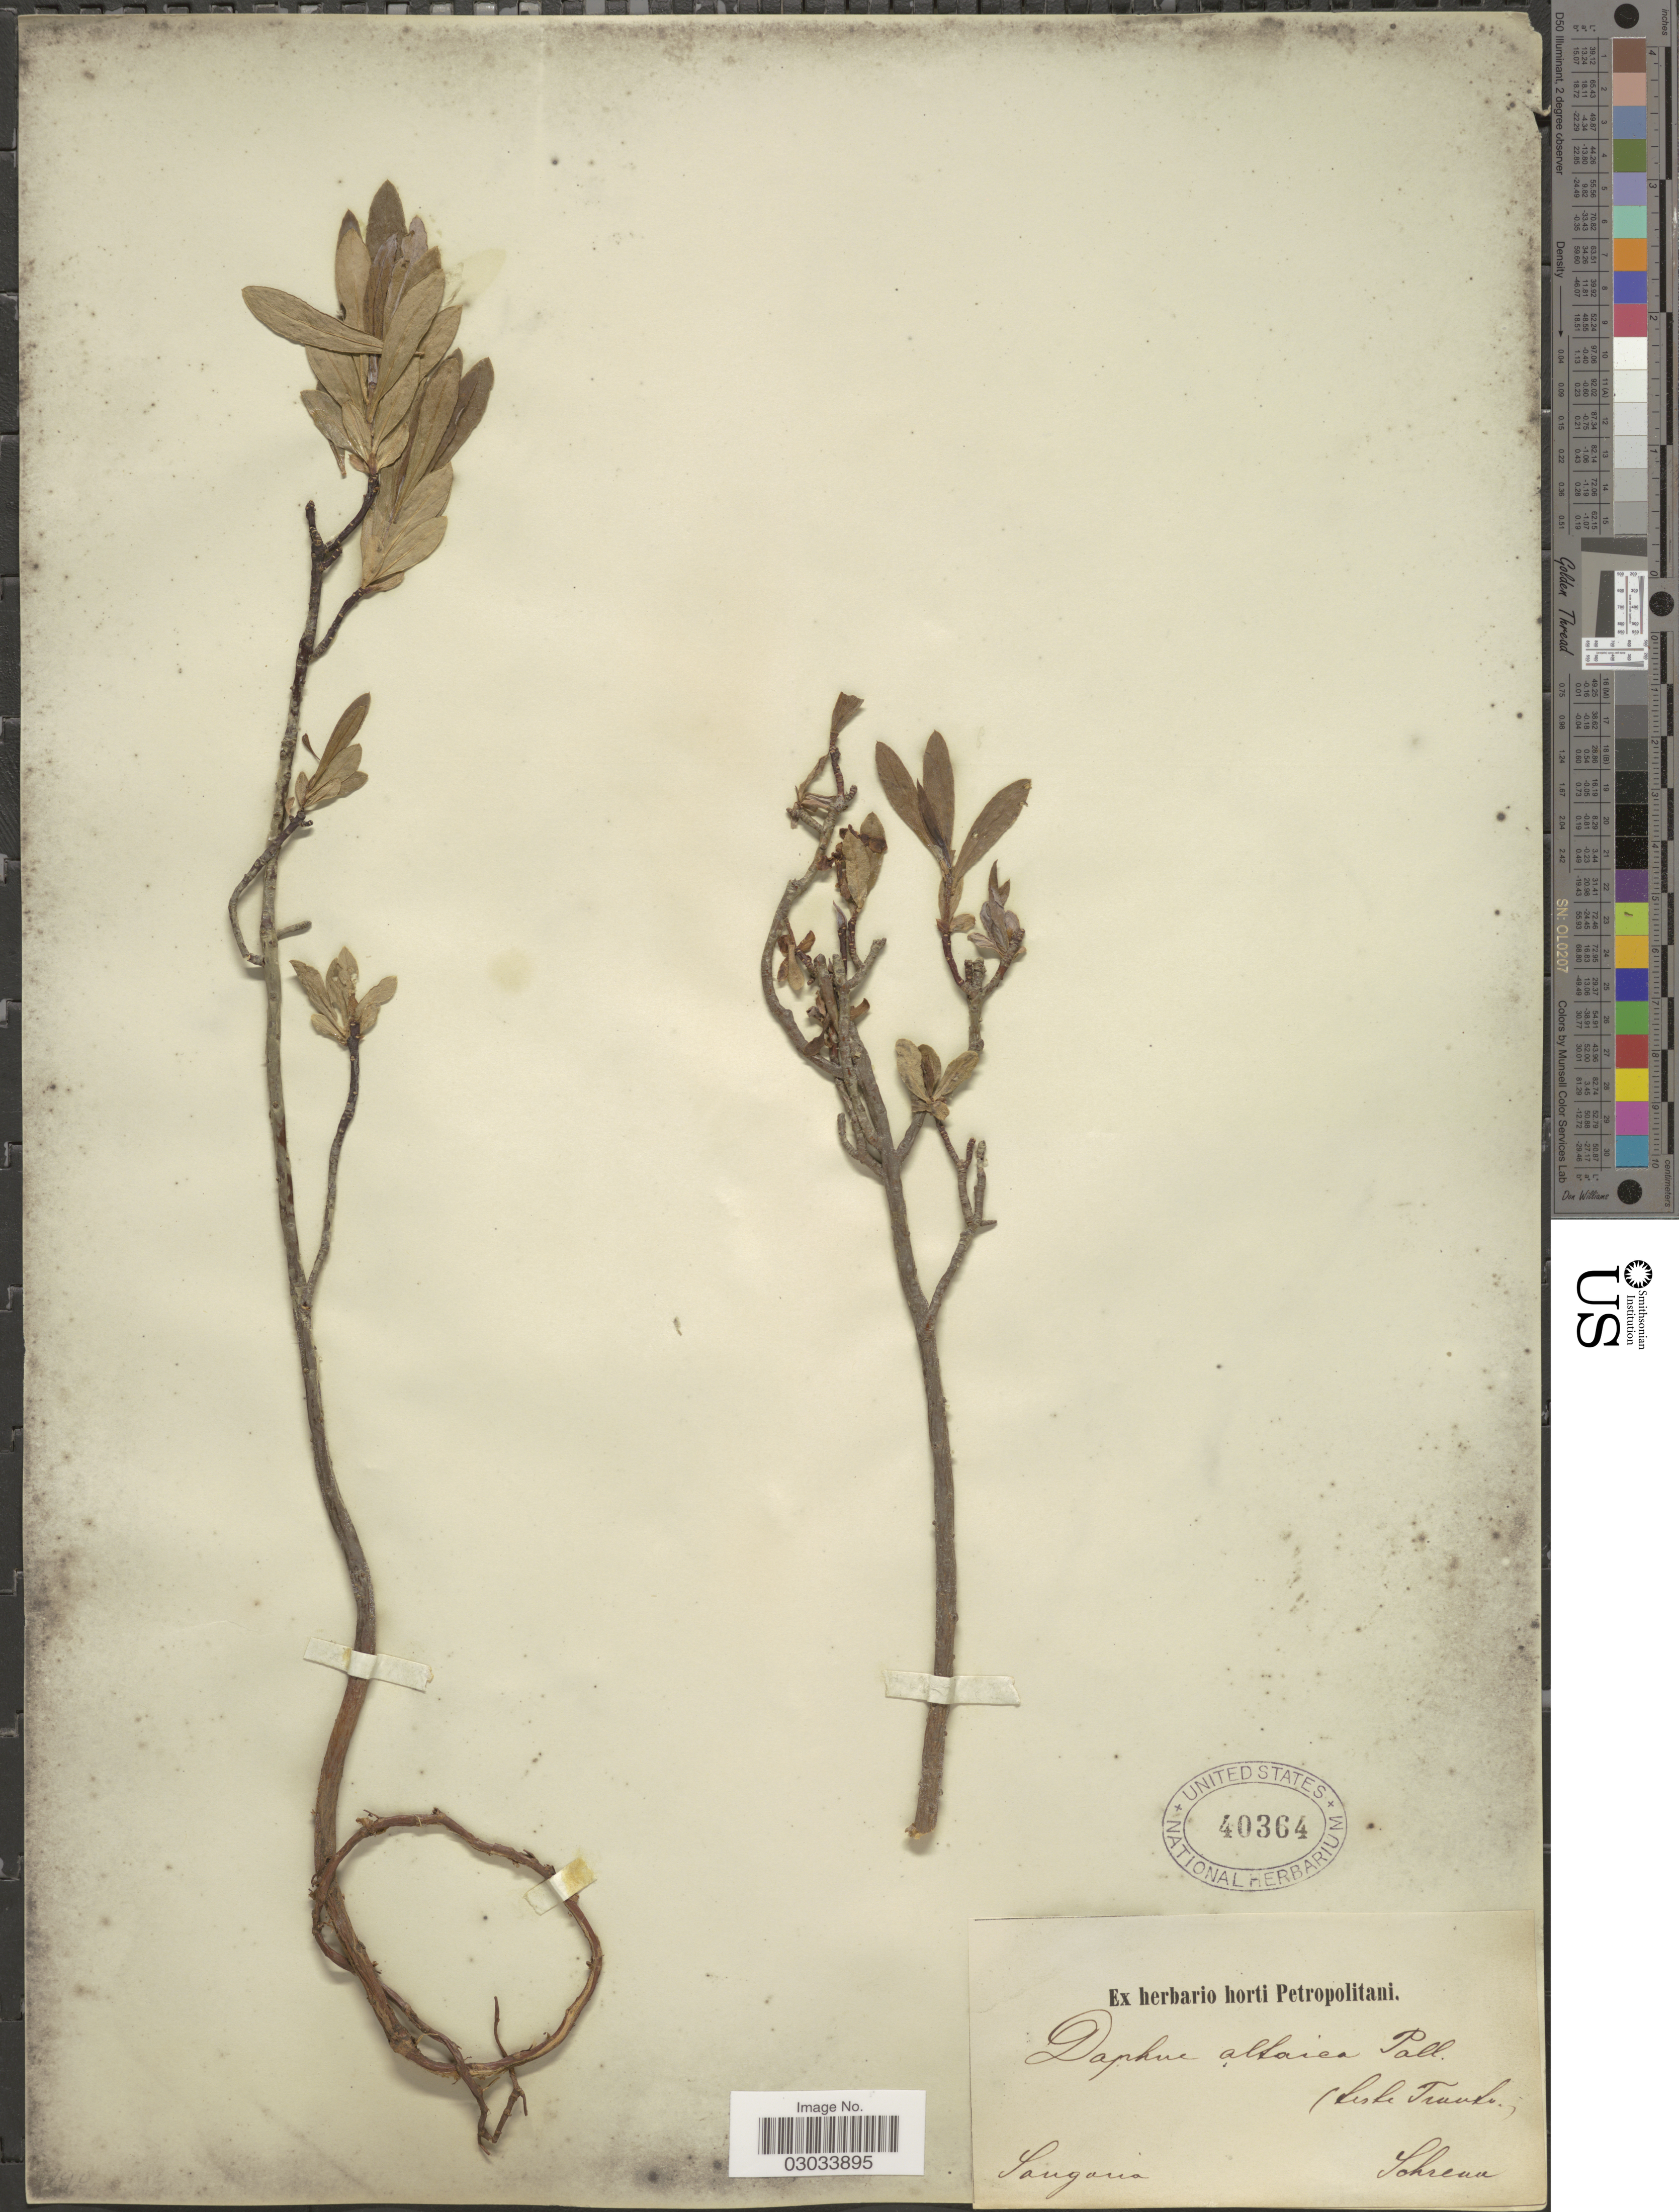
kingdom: Plantae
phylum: Tracheophyta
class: Magnoliopsida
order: Malvales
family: Thymelaeaceae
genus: Daphne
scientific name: Daphne altaica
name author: Pall.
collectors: A.G. Schrenk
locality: Sangoria.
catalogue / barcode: US 40364